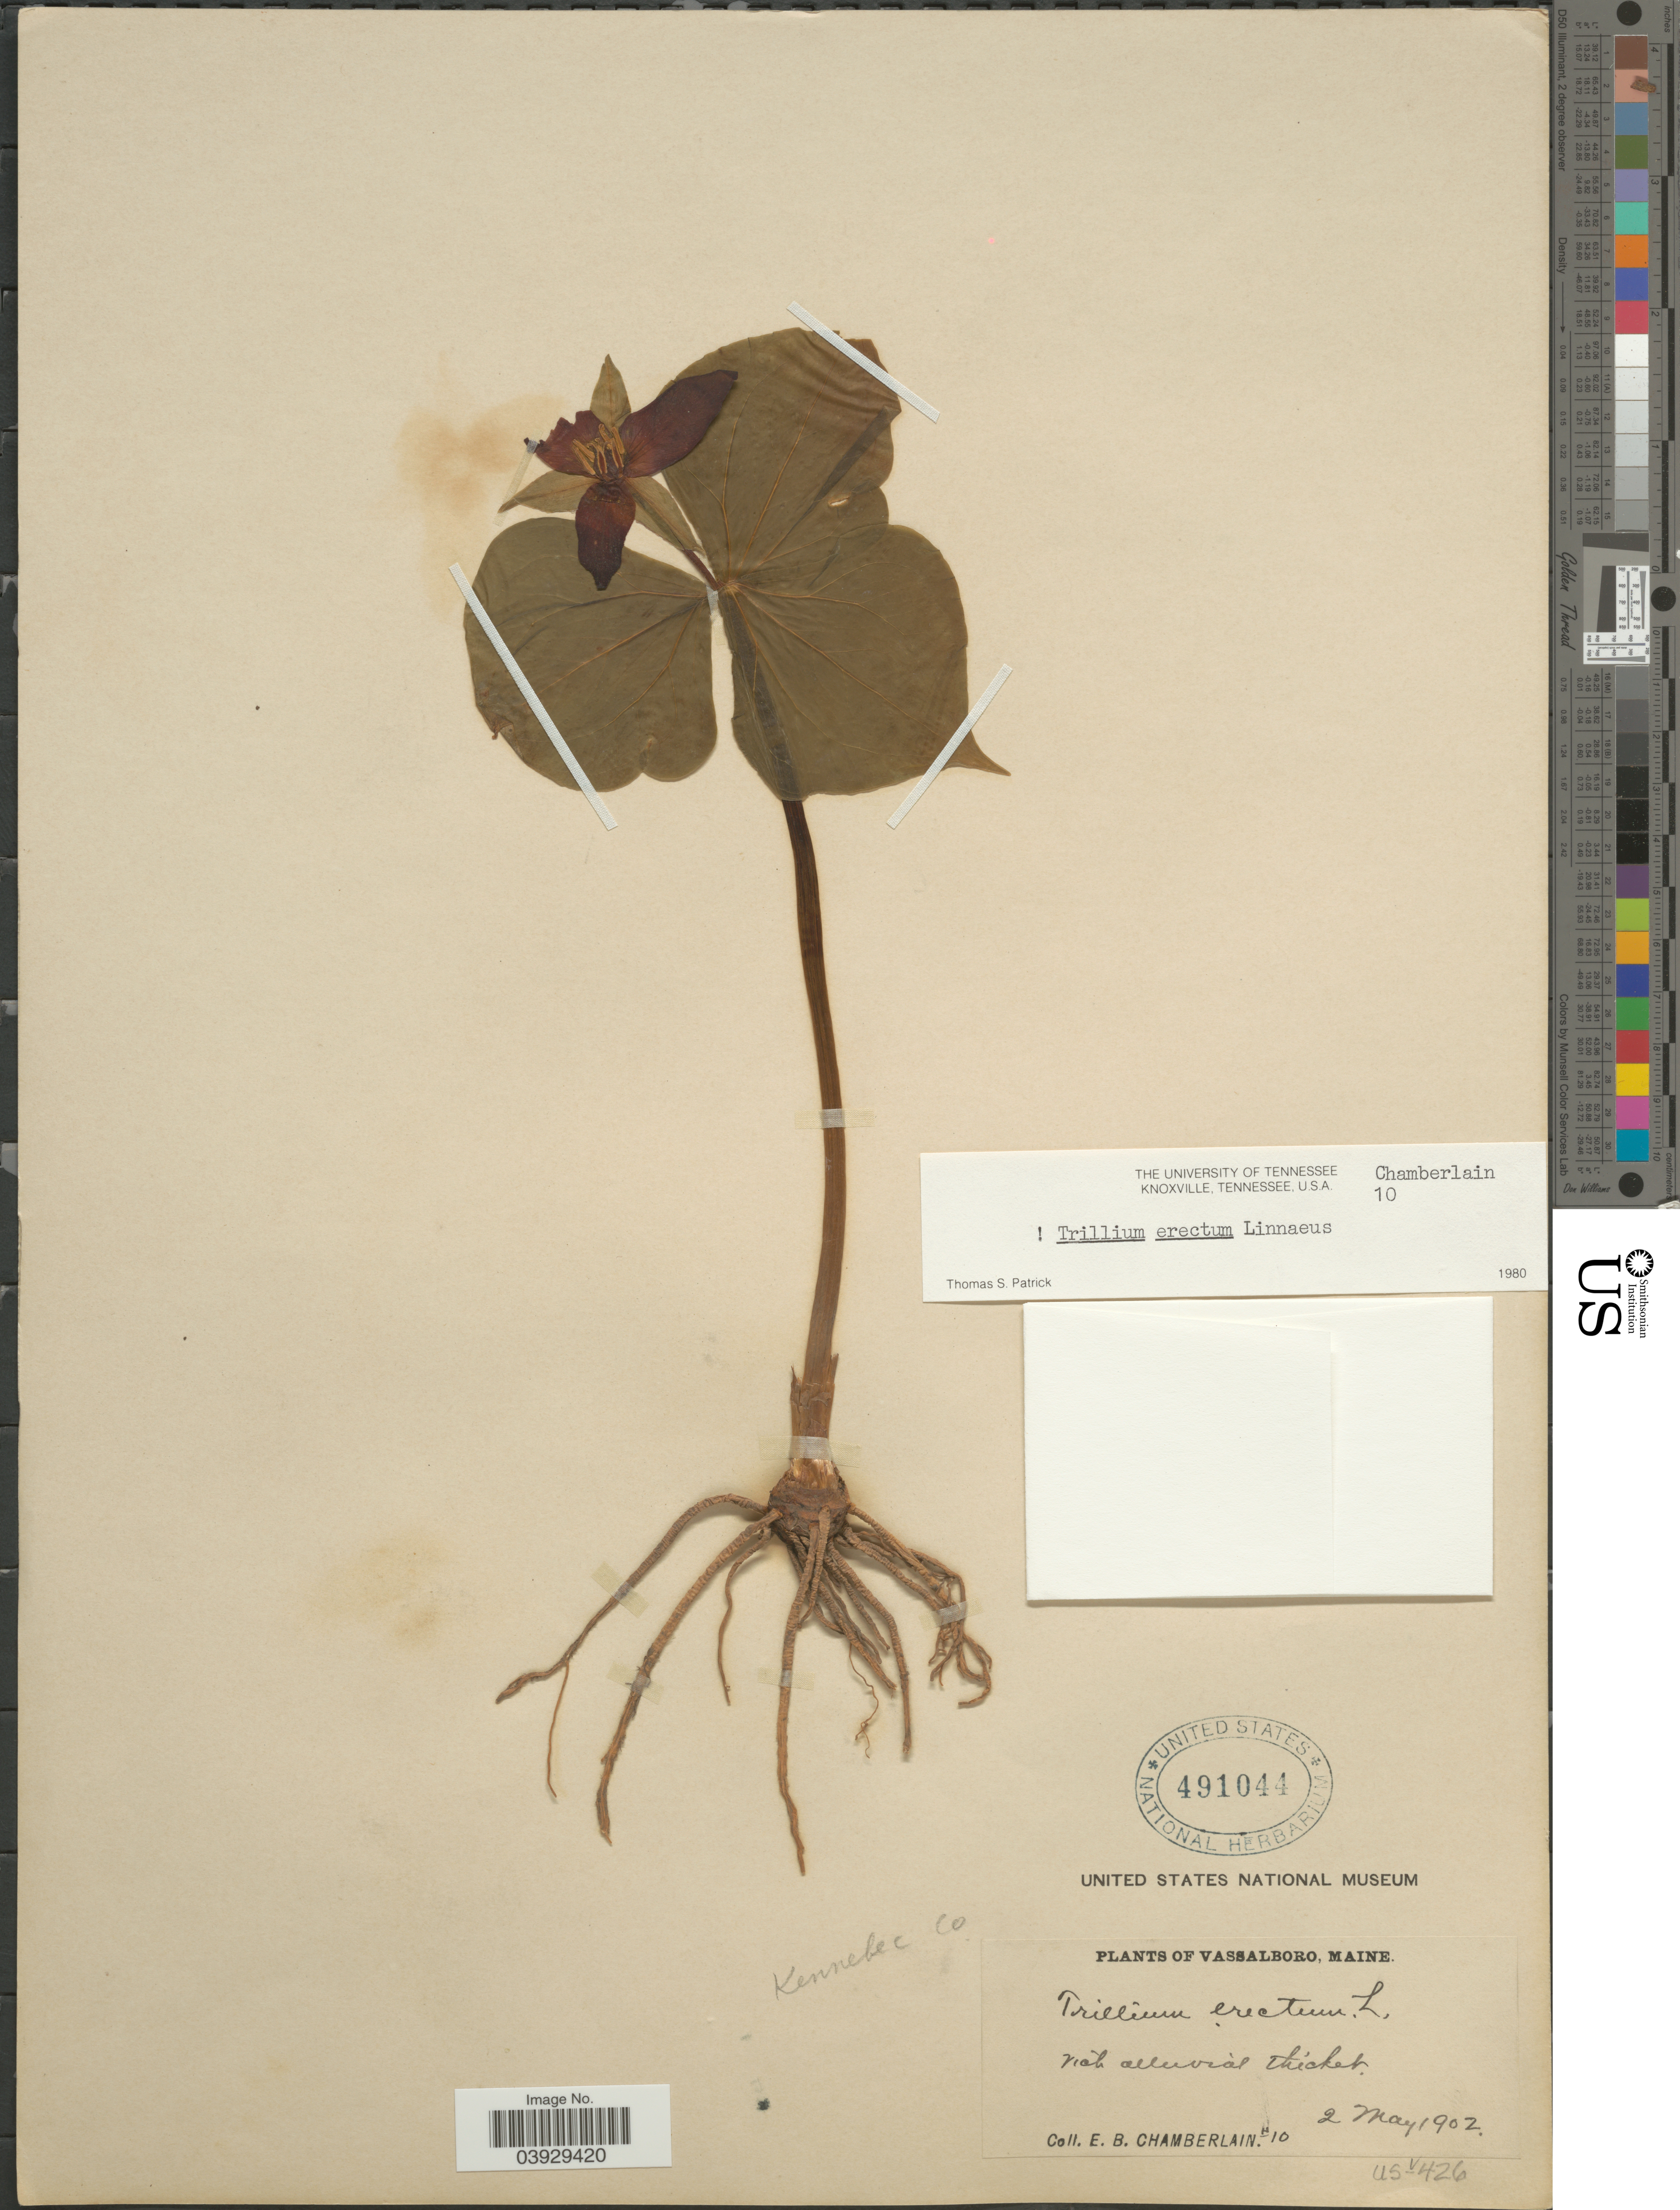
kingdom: Plantae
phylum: Tracheophyta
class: Liliopsida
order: Liliales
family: Melanthiaceae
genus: Trillium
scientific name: Trillium erectum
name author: L.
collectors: E. Chamberlain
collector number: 10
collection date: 1902-05-02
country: United States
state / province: Maine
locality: Kennebec Co. Vassalboro.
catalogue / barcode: US 491044